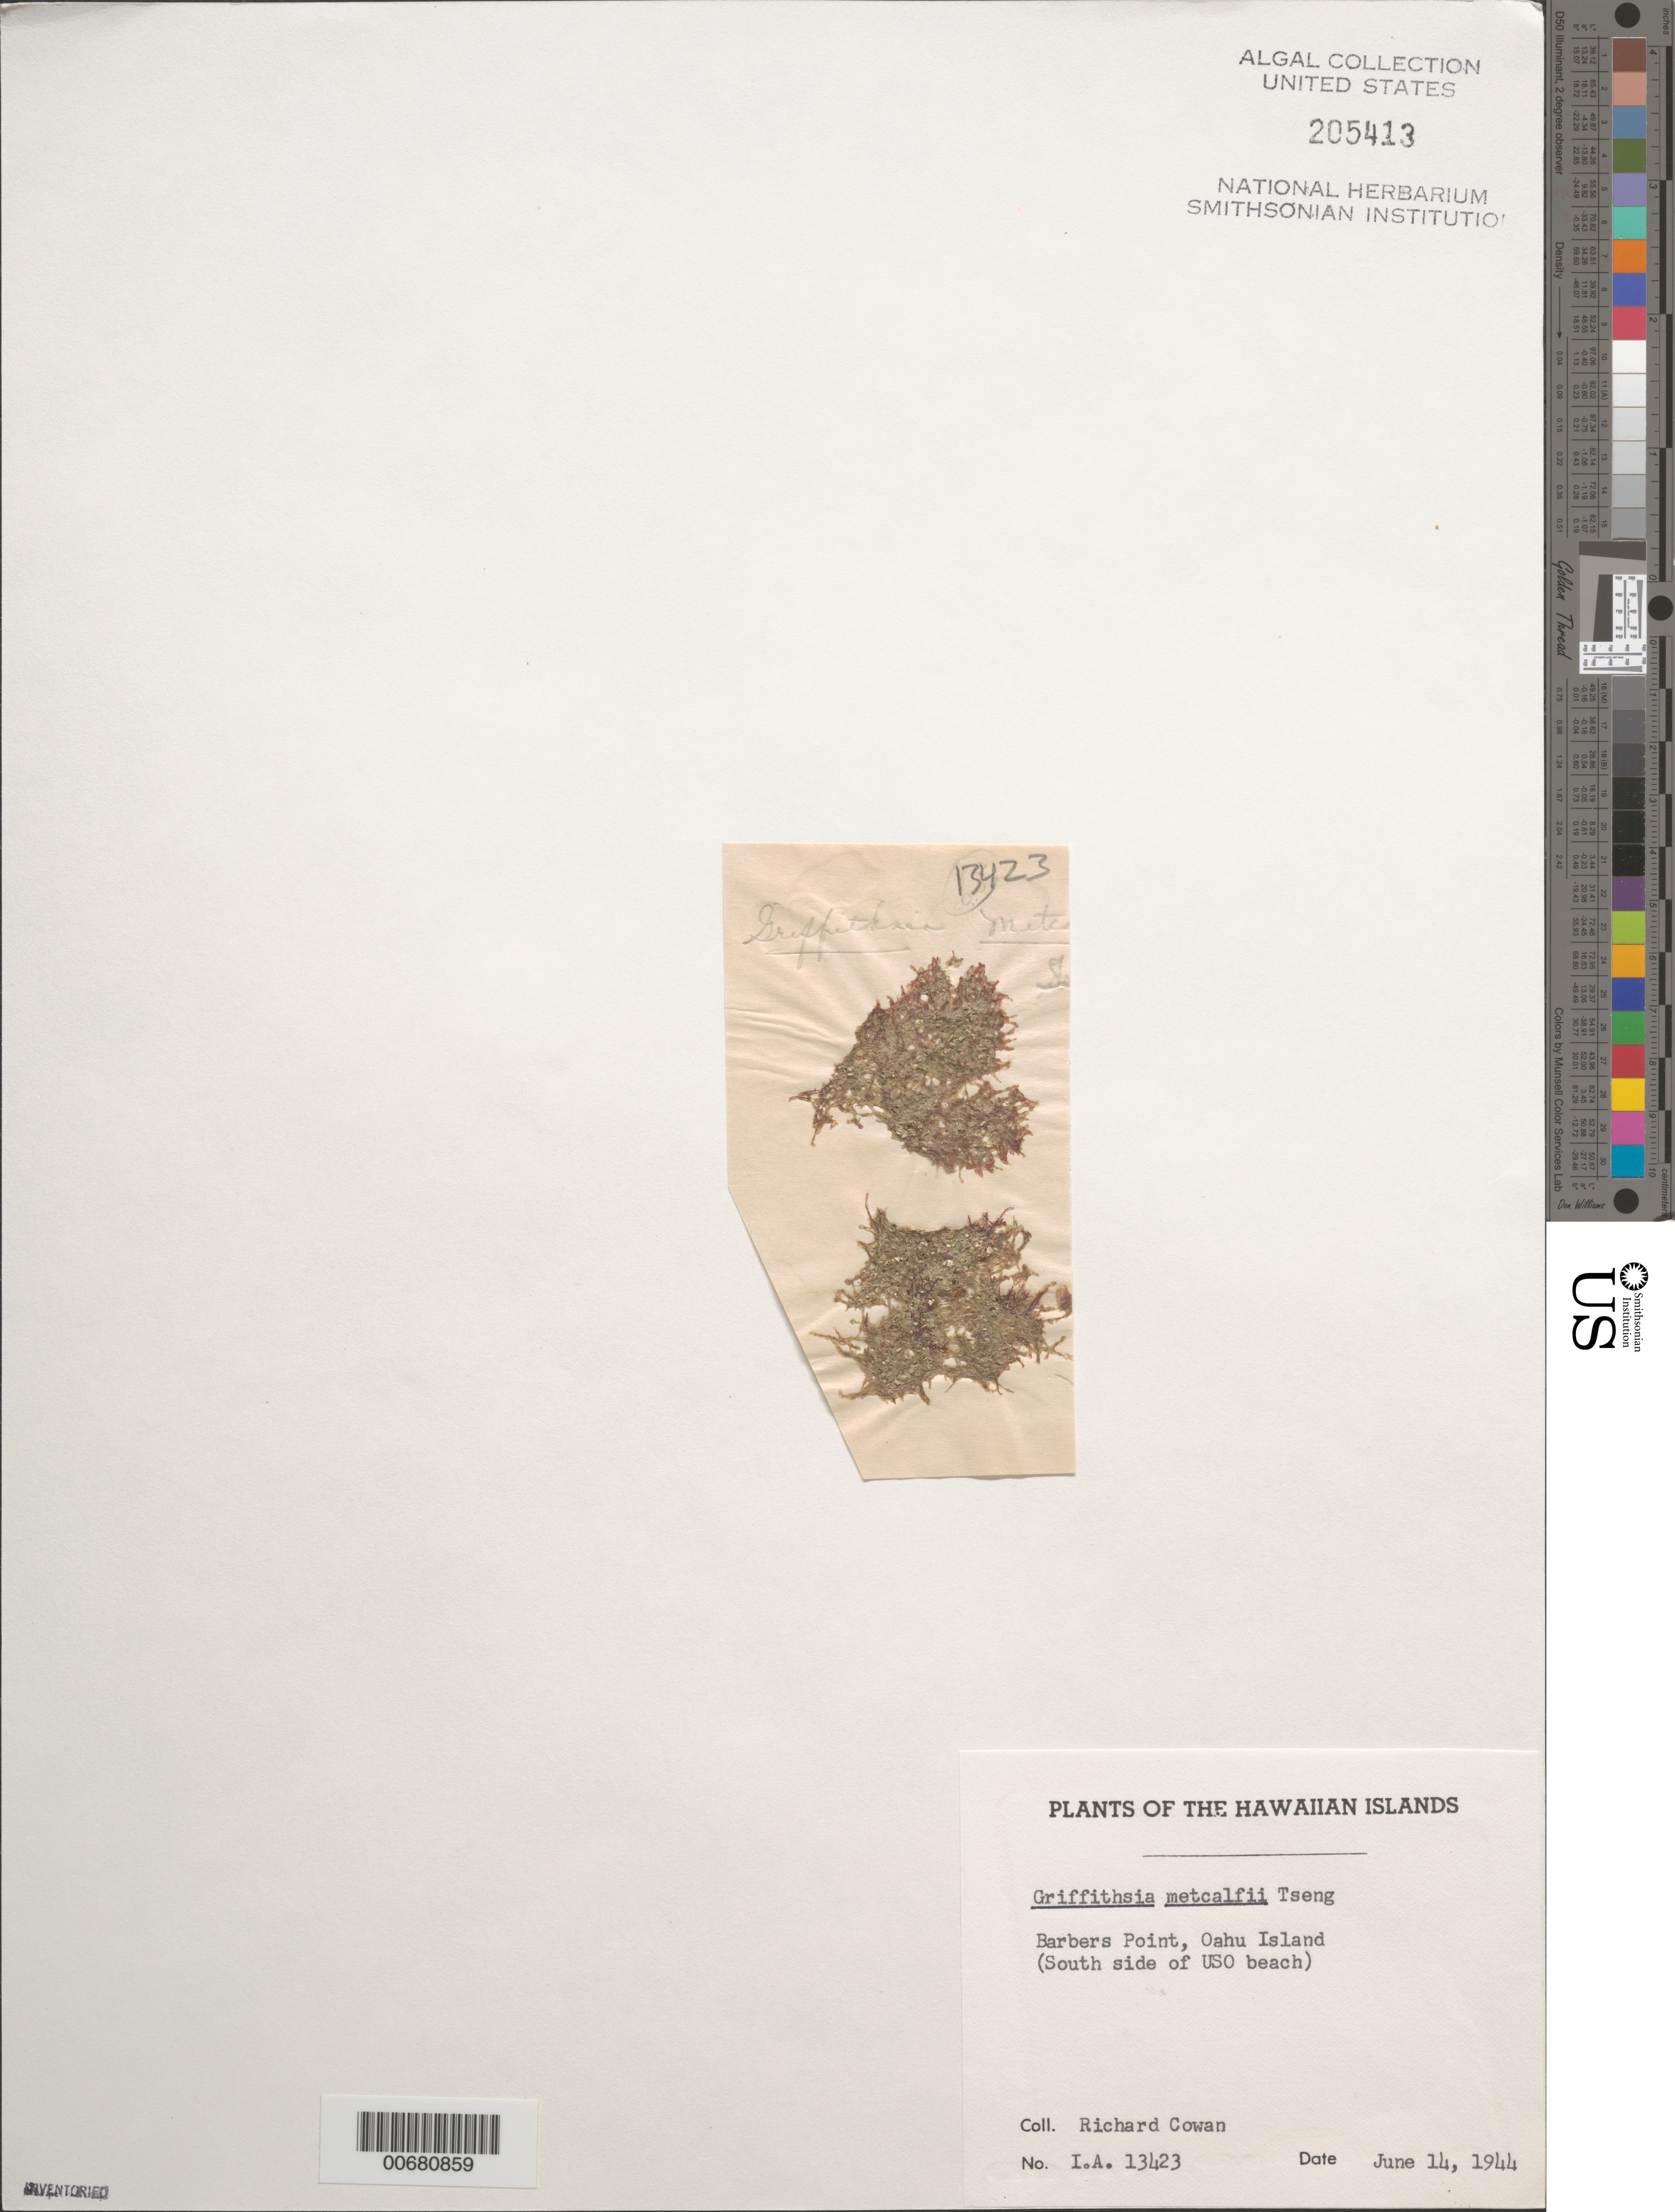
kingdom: Plantae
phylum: Rhodophyta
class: Florideophyceae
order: Ceramiales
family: Wrangeliaceae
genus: Griffithsia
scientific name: Griffithsia metcalfii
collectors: R. S. Cowan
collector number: IAA 13423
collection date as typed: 14 Jun 1944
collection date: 1944-06-14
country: United States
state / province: Hawaii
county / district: Honolulu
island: Oahu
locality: Barbers Point, south side of U.S.O. beach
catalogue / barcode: US 205413